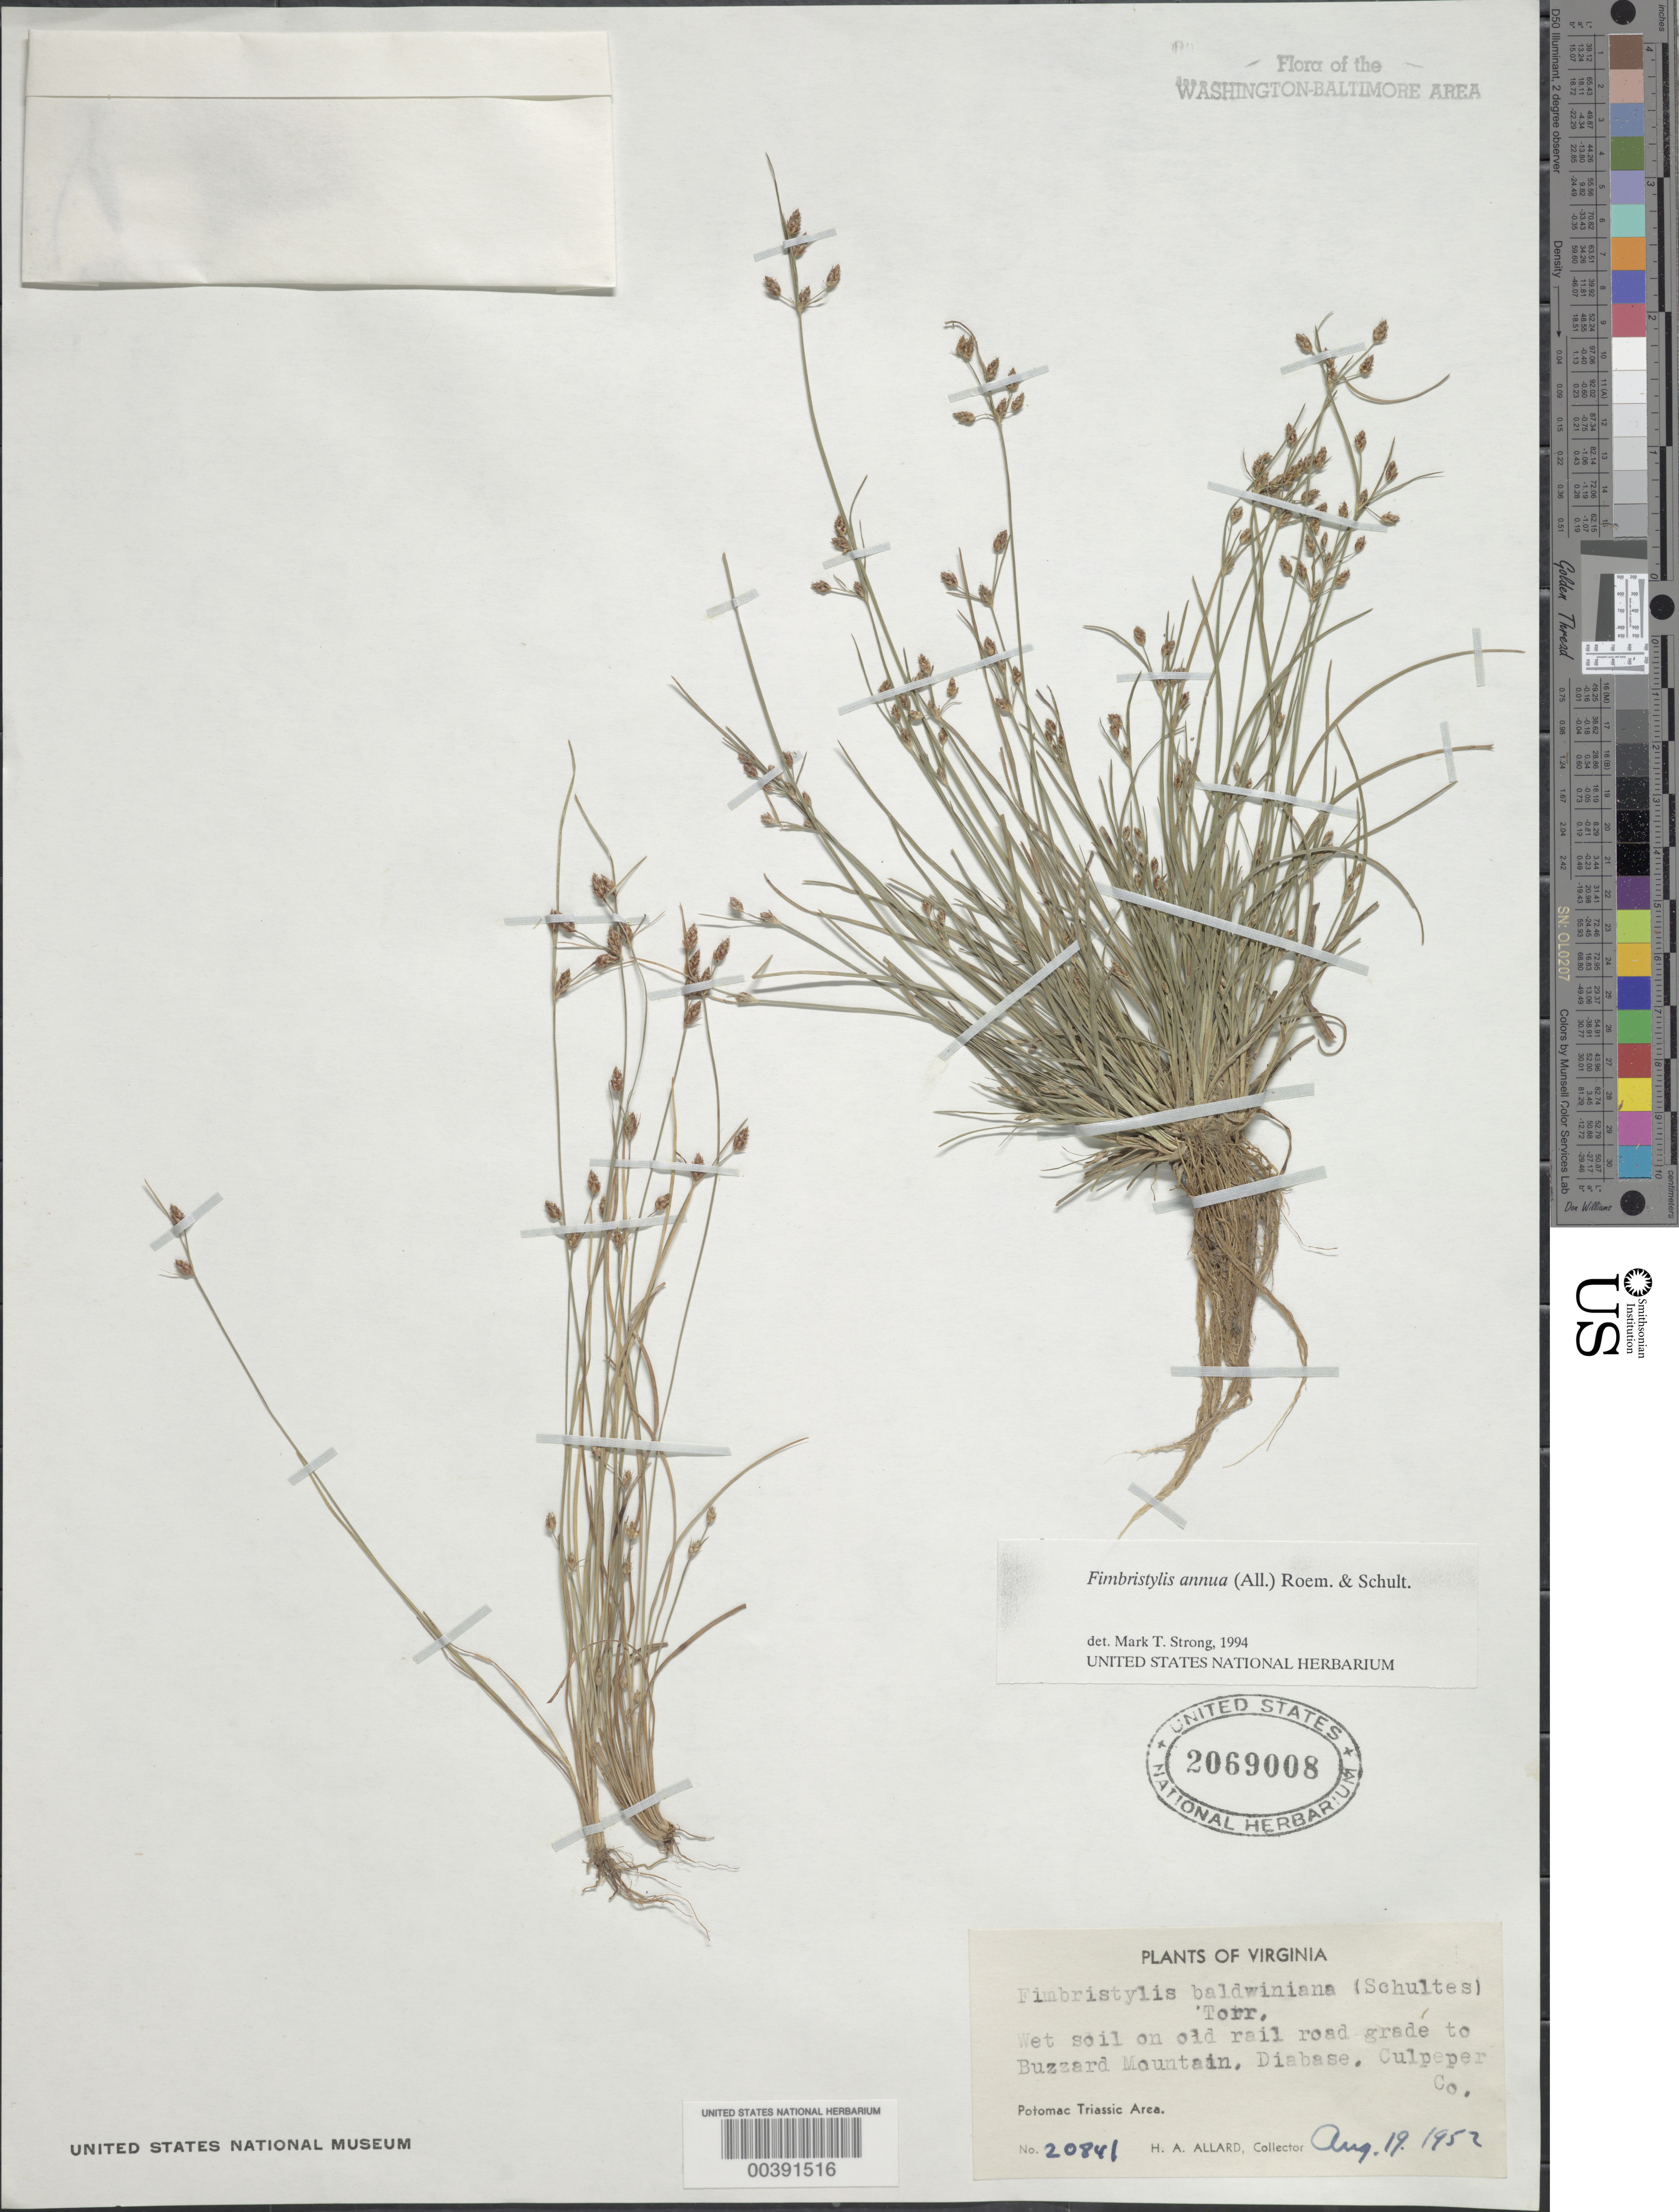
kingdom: Plantae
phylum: Tracheophyta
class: Liliopsida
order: Poales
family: Cyperaceae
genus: Fimbristylis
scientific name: Fimbristylis annua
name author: (All.) Roem. & Schult.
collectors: H. A. Allard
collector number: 20841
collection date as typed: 19 Aug 1952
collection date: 1952-08-19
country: United States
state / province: Virginia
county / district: Culpeper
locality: Buzzard Mountain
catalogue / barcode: US 2069008